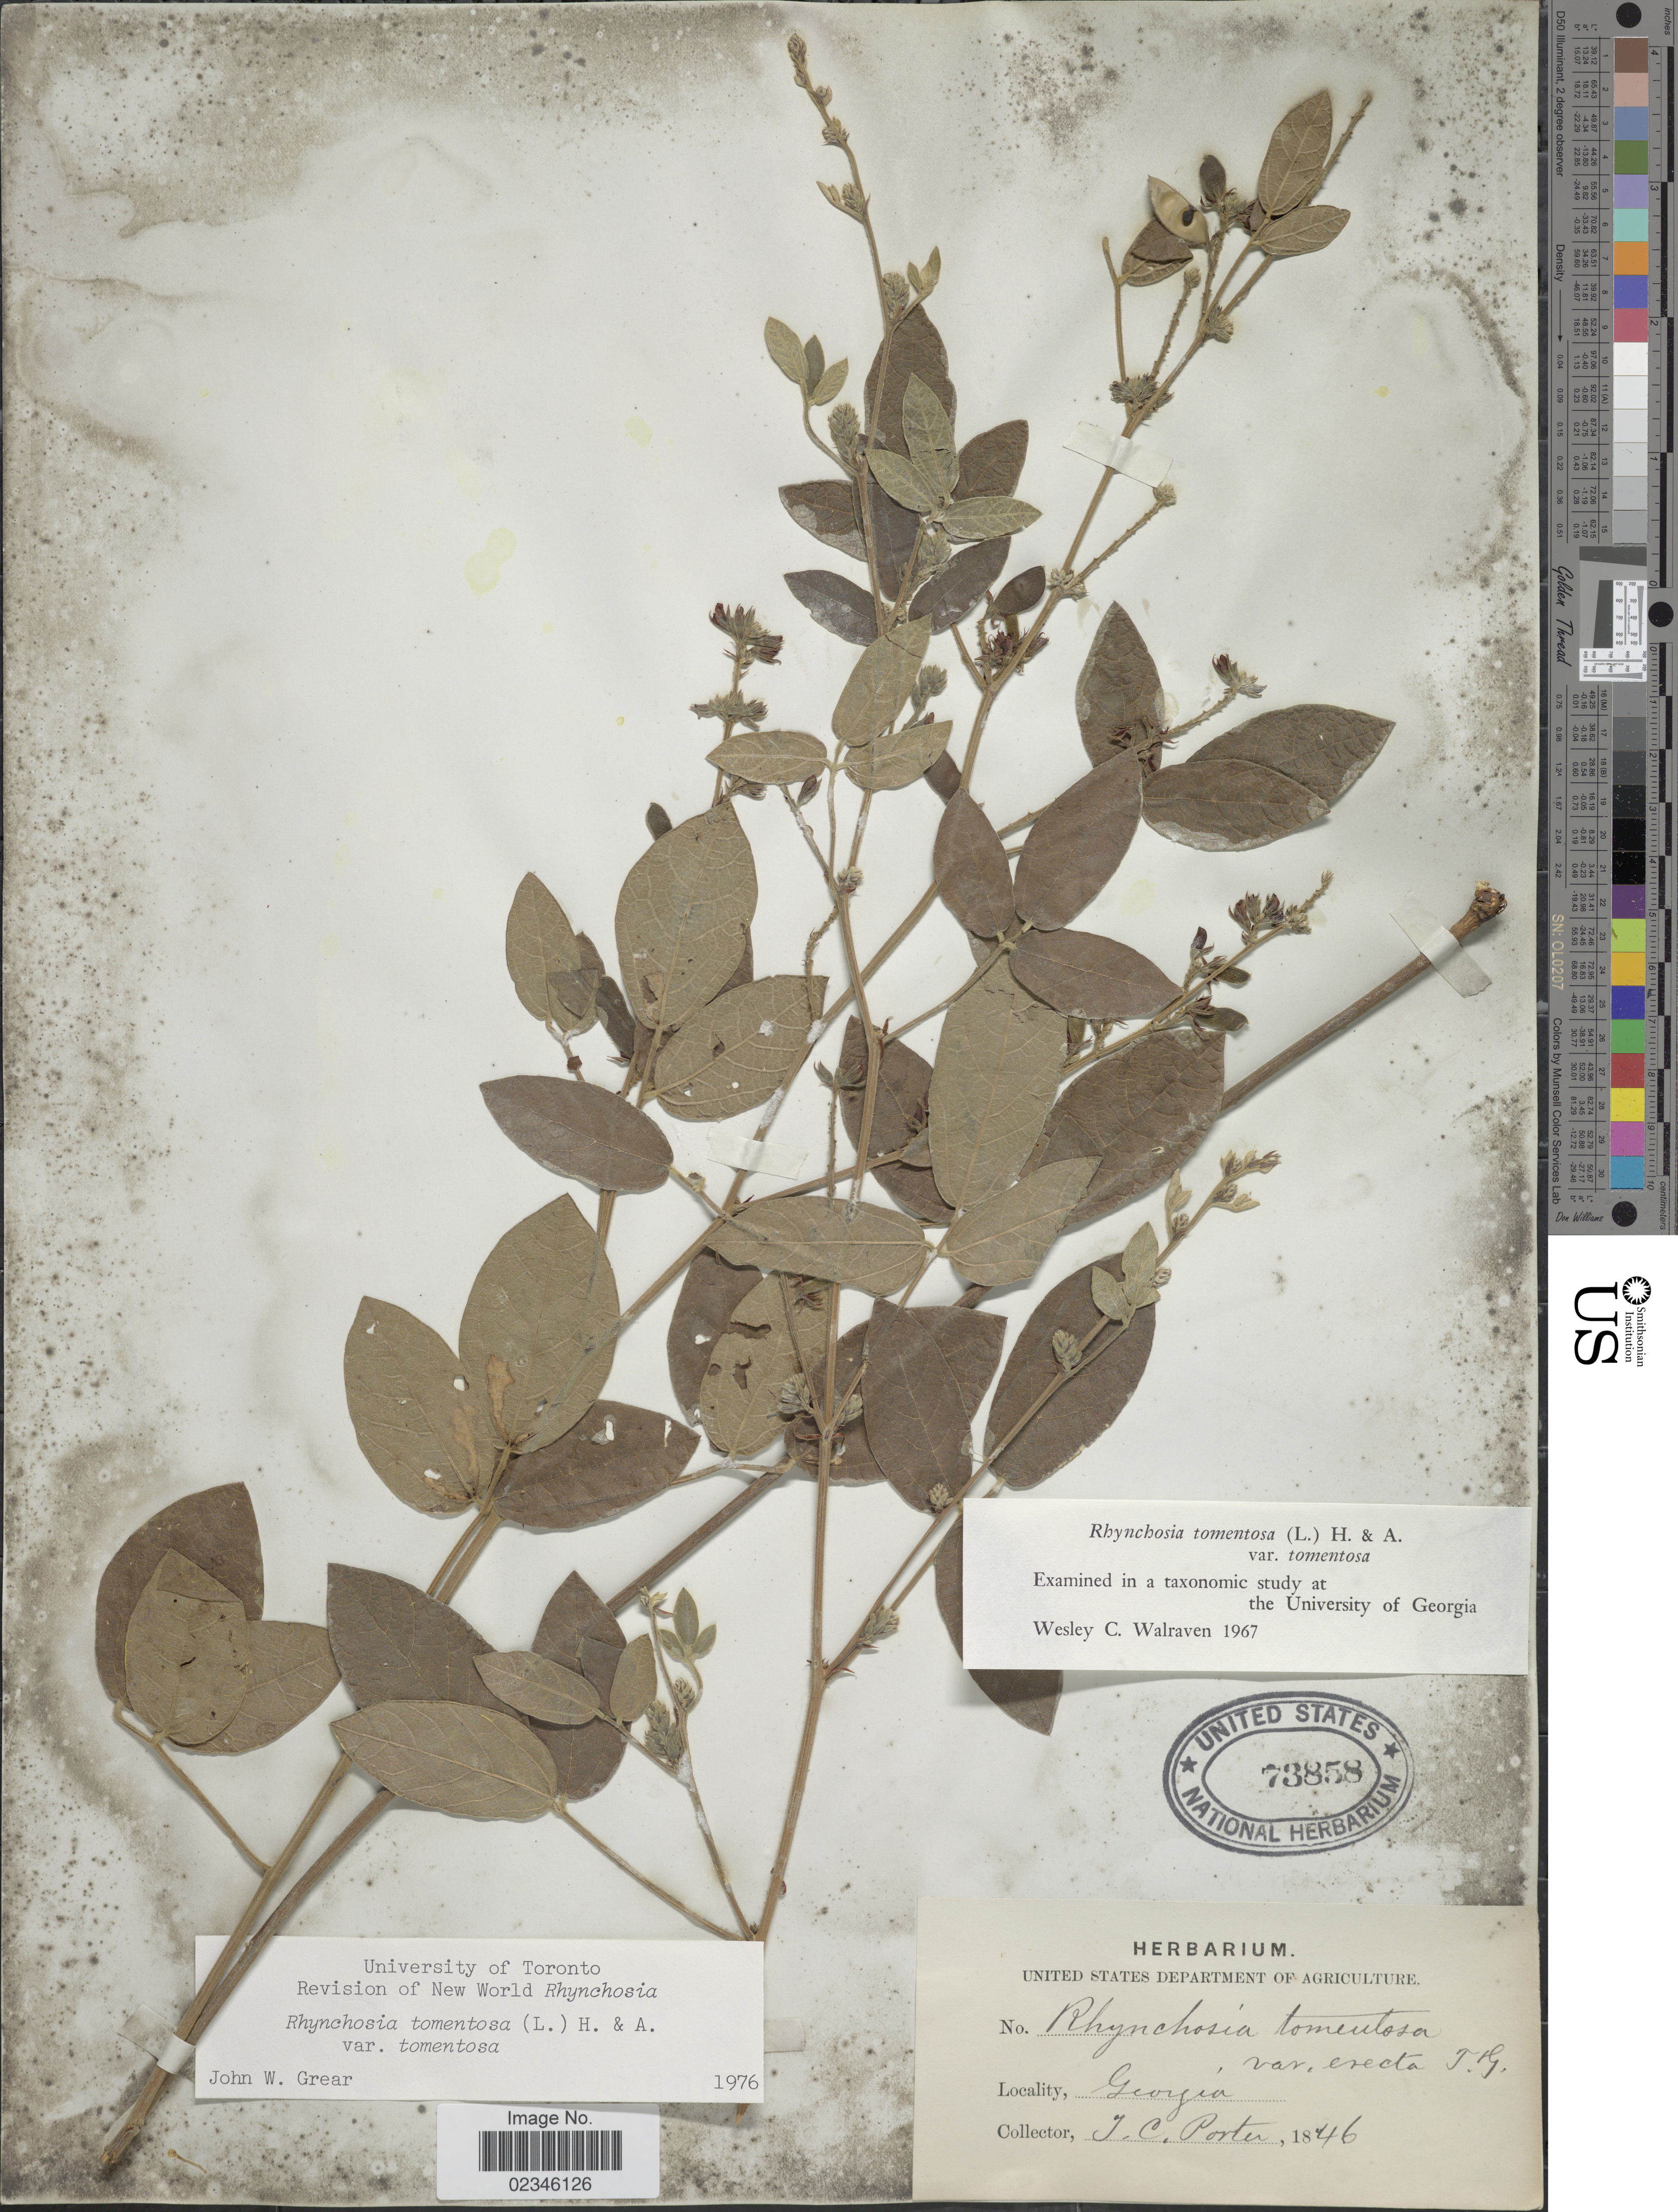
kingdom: Plantae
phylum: Tracheophyta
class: Magnoliopsida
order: Fabales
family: Fabaceae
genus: Rhynchosia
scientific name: Rhynchosia tomentosa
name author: (L.) Hook. & Arn.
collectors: J. Porter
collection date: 1846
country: United States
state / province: Georgia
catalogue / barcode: US 73858